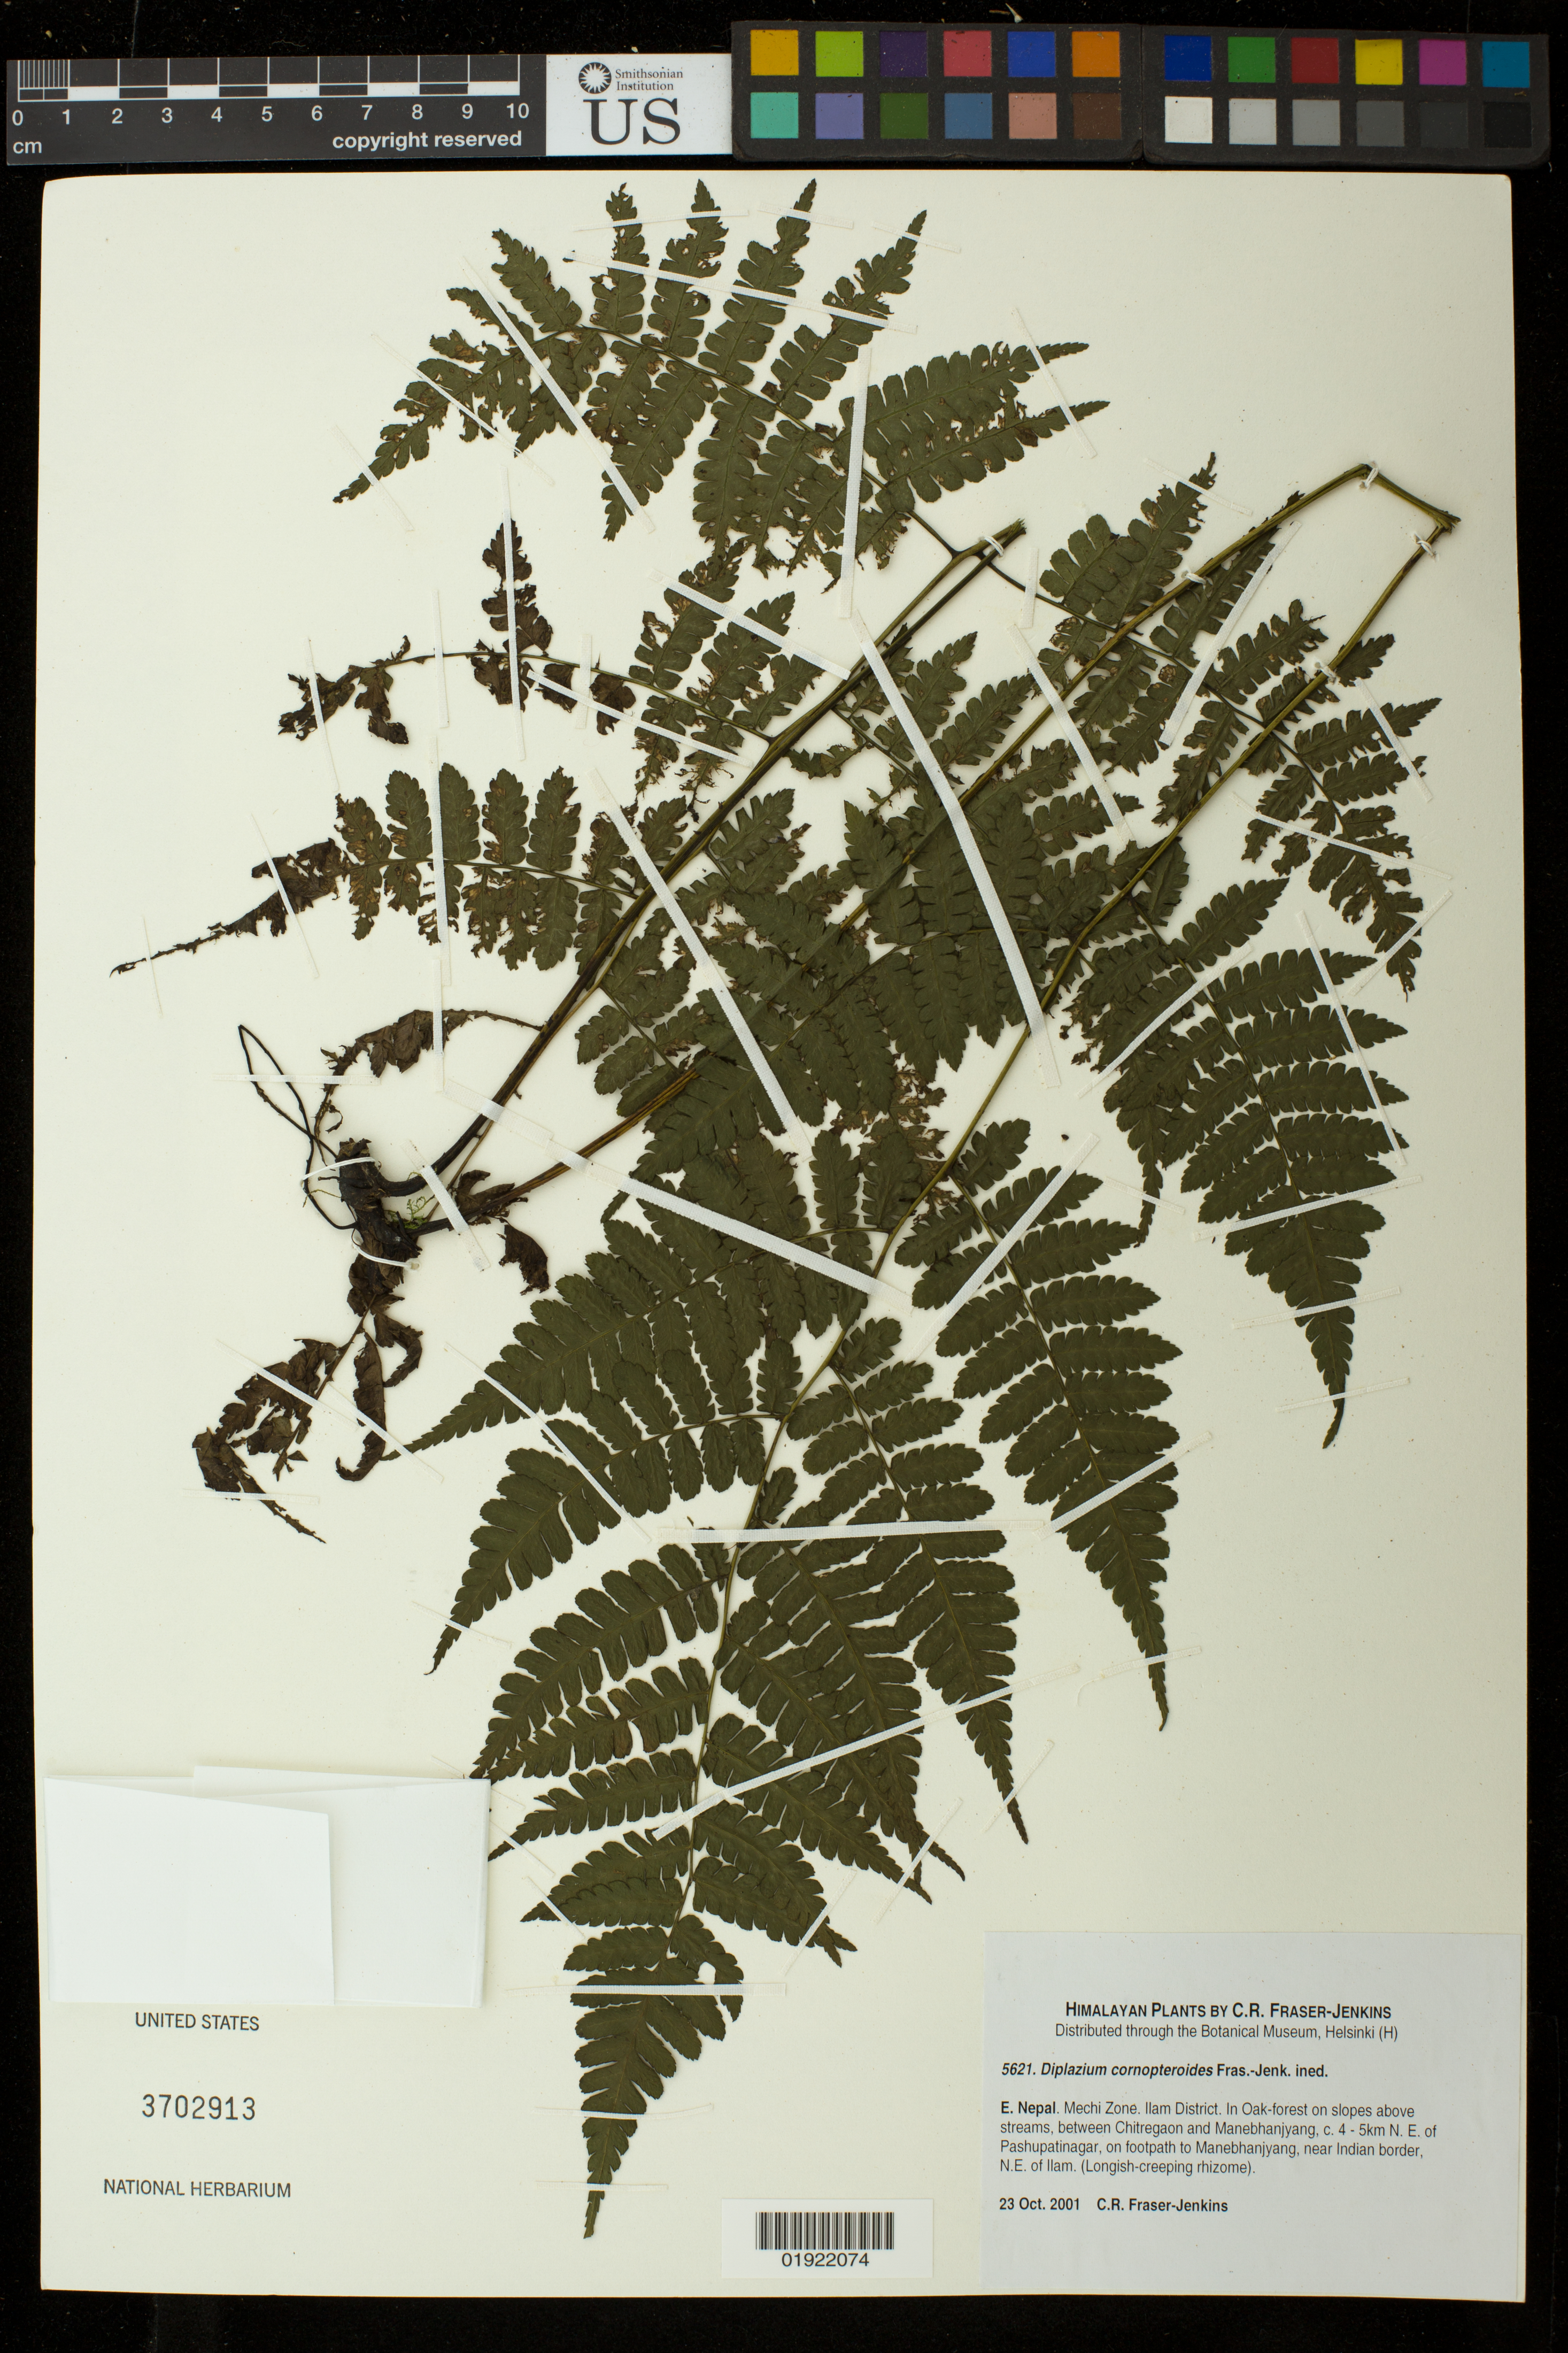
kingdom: Plantae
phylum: Tracheophyta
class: Polypodiopsida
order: Polypodiales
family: Athyriaceae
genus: Diplazium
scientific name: Diplazium cornopteroides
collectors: C. R. Fraser-Jenkins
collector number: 5621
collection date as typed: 23 Oct 2001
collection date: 2001-10-23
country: Nepal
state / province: Mechi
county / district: Ilam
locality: In Oak-forest on slopes above streams, between Chitregaon and Manebhanjyang, c. 4-5km N.E. of Pashupatinagar, on footpath to Manebhanjyang, near Indian border, N.E. of Ilam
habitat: oak forest on slopes above streams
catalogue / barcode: US 3702913